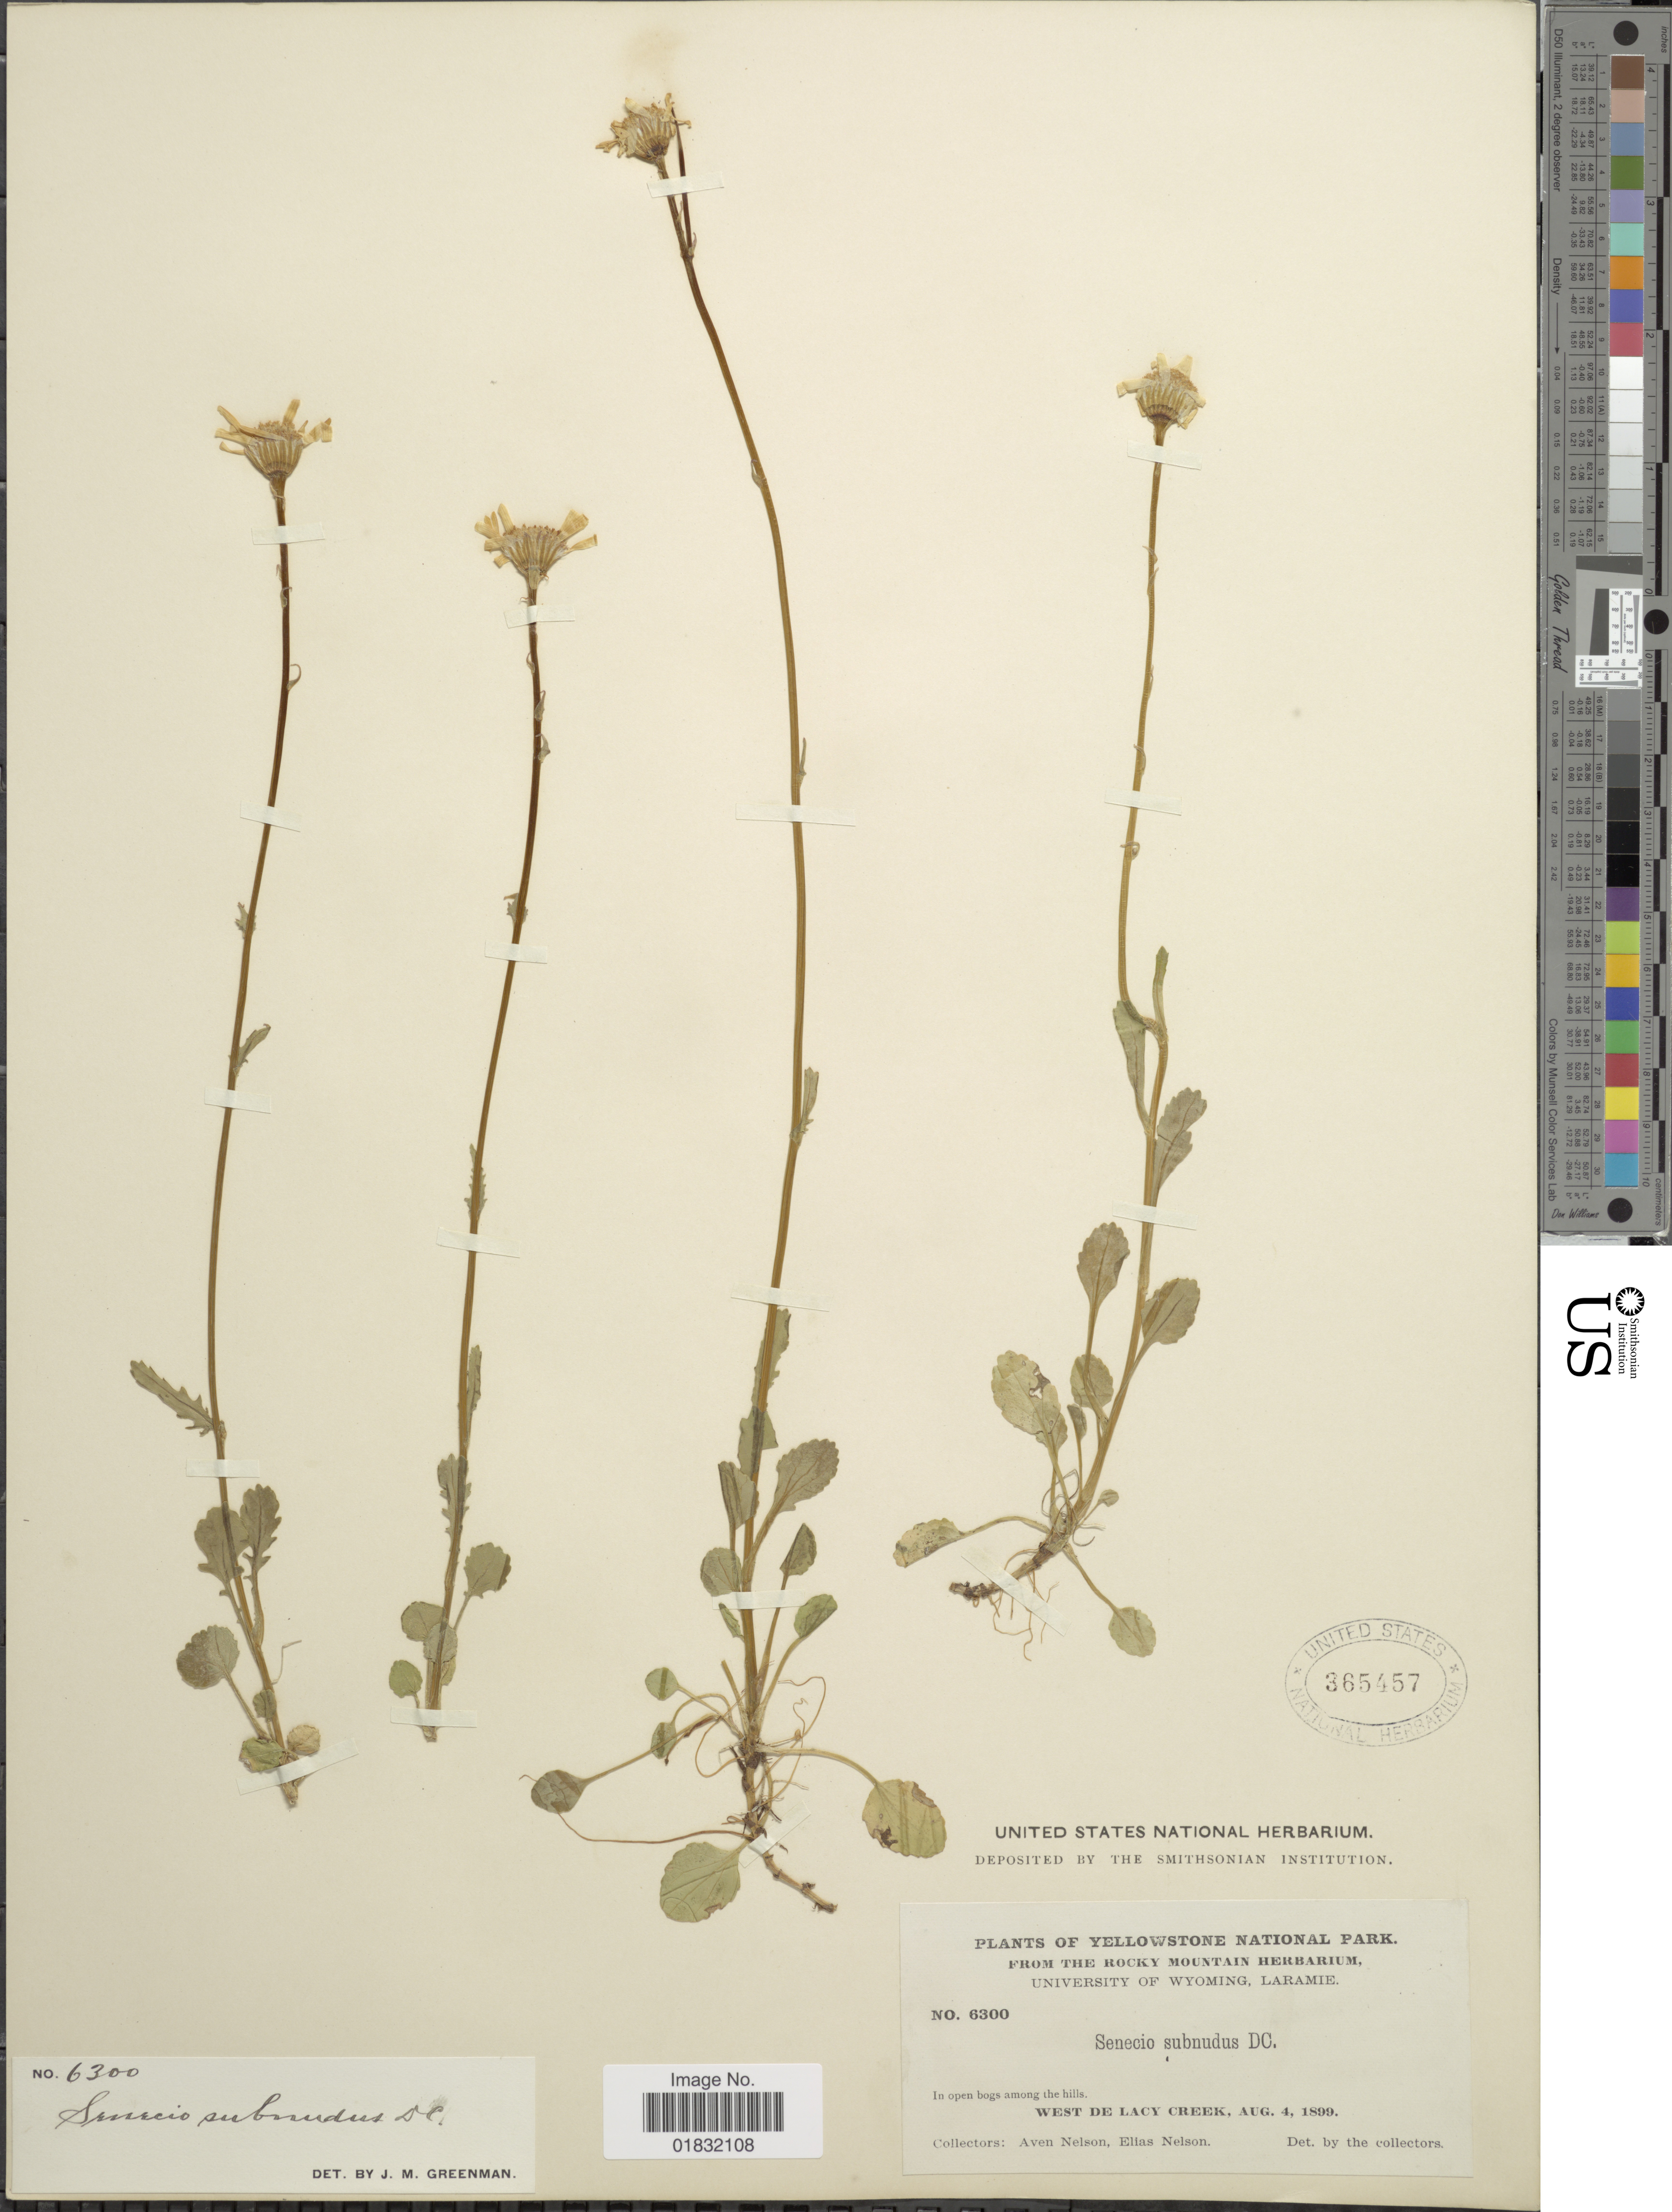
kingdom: Plantae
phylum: Tracheophyta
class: Magnoliopsida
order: Asterales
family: Asteraceae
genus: Packera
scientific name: Packera subnuda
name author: (DC.) Trock & T.M. Barkley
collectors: A. Nelson & E. Nelson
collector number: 6300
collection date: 1899-08-04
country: United States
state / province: Wyoming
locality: Yellowstone National Park, In open bogs among the hills, West de Lacy Creek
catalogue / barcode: US 365457